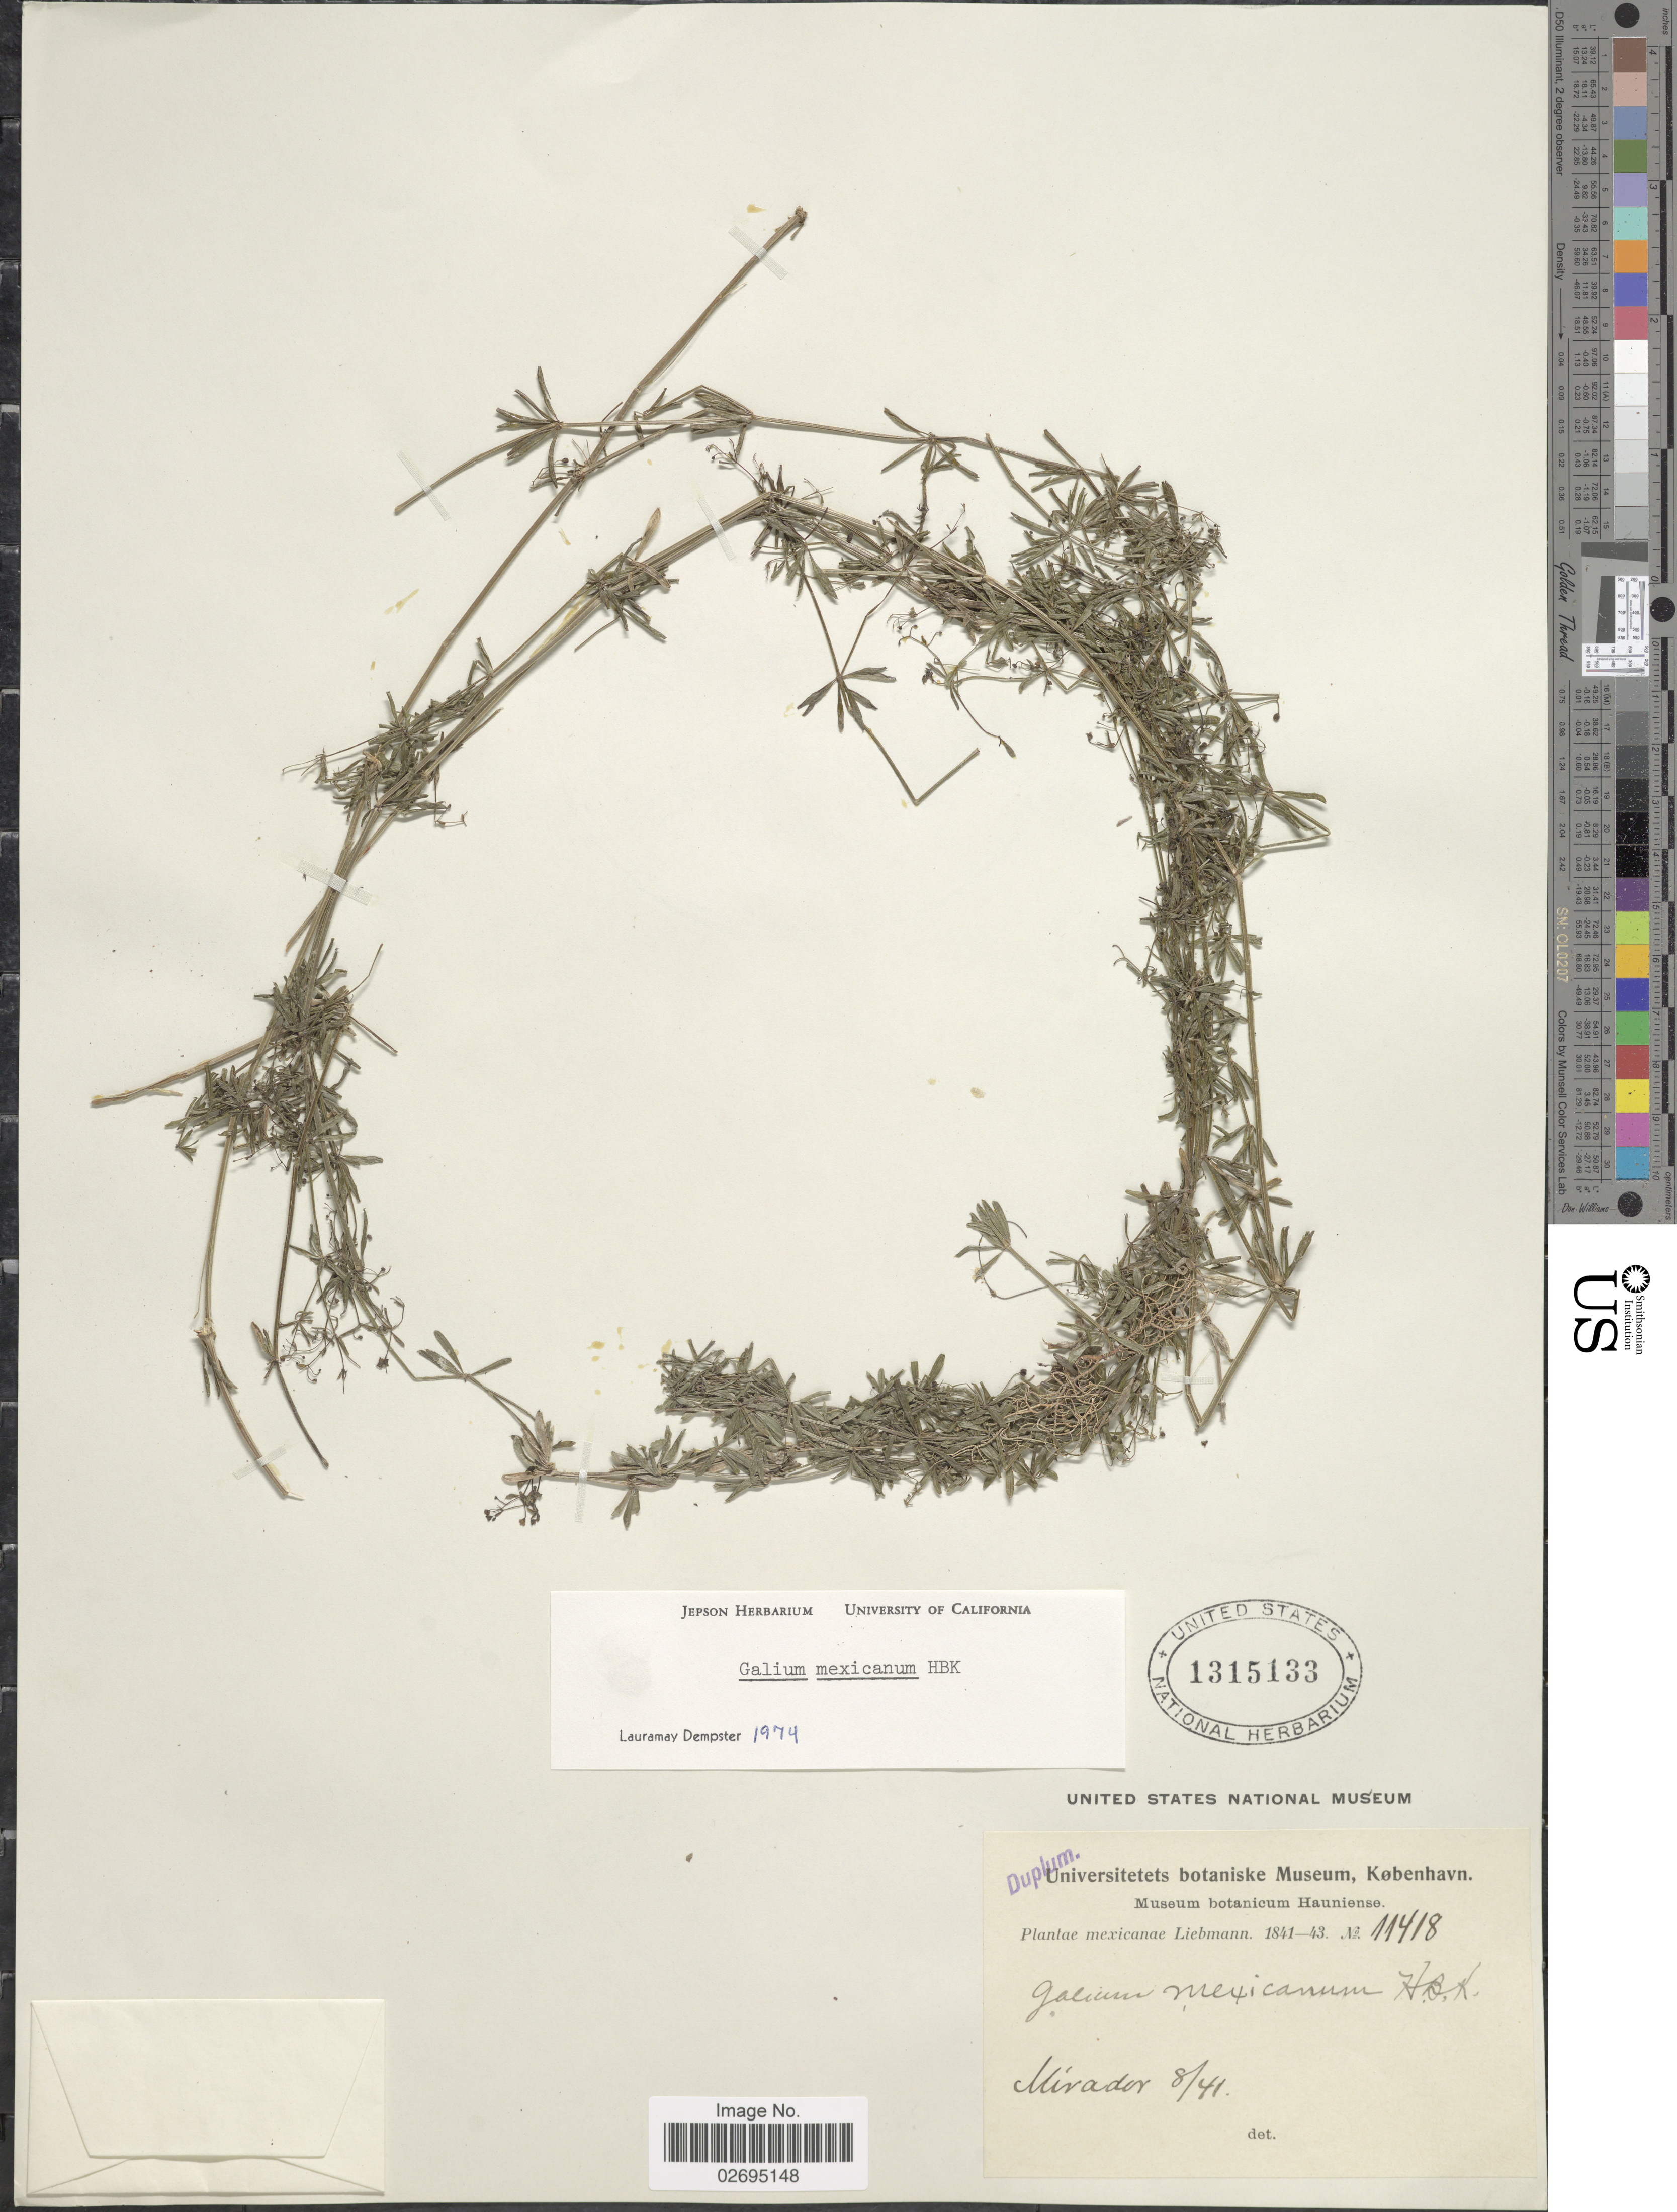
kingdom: Plantae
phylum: Tracheophyta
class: Magnoliopsida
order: Gentianales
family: Rubiaceae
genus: Galium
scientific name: Galium mexicanum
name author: Kunth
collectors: Liebmann, --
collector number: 11418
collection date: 1841-08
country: Mexico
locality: Mirador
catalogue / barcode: US 1315133